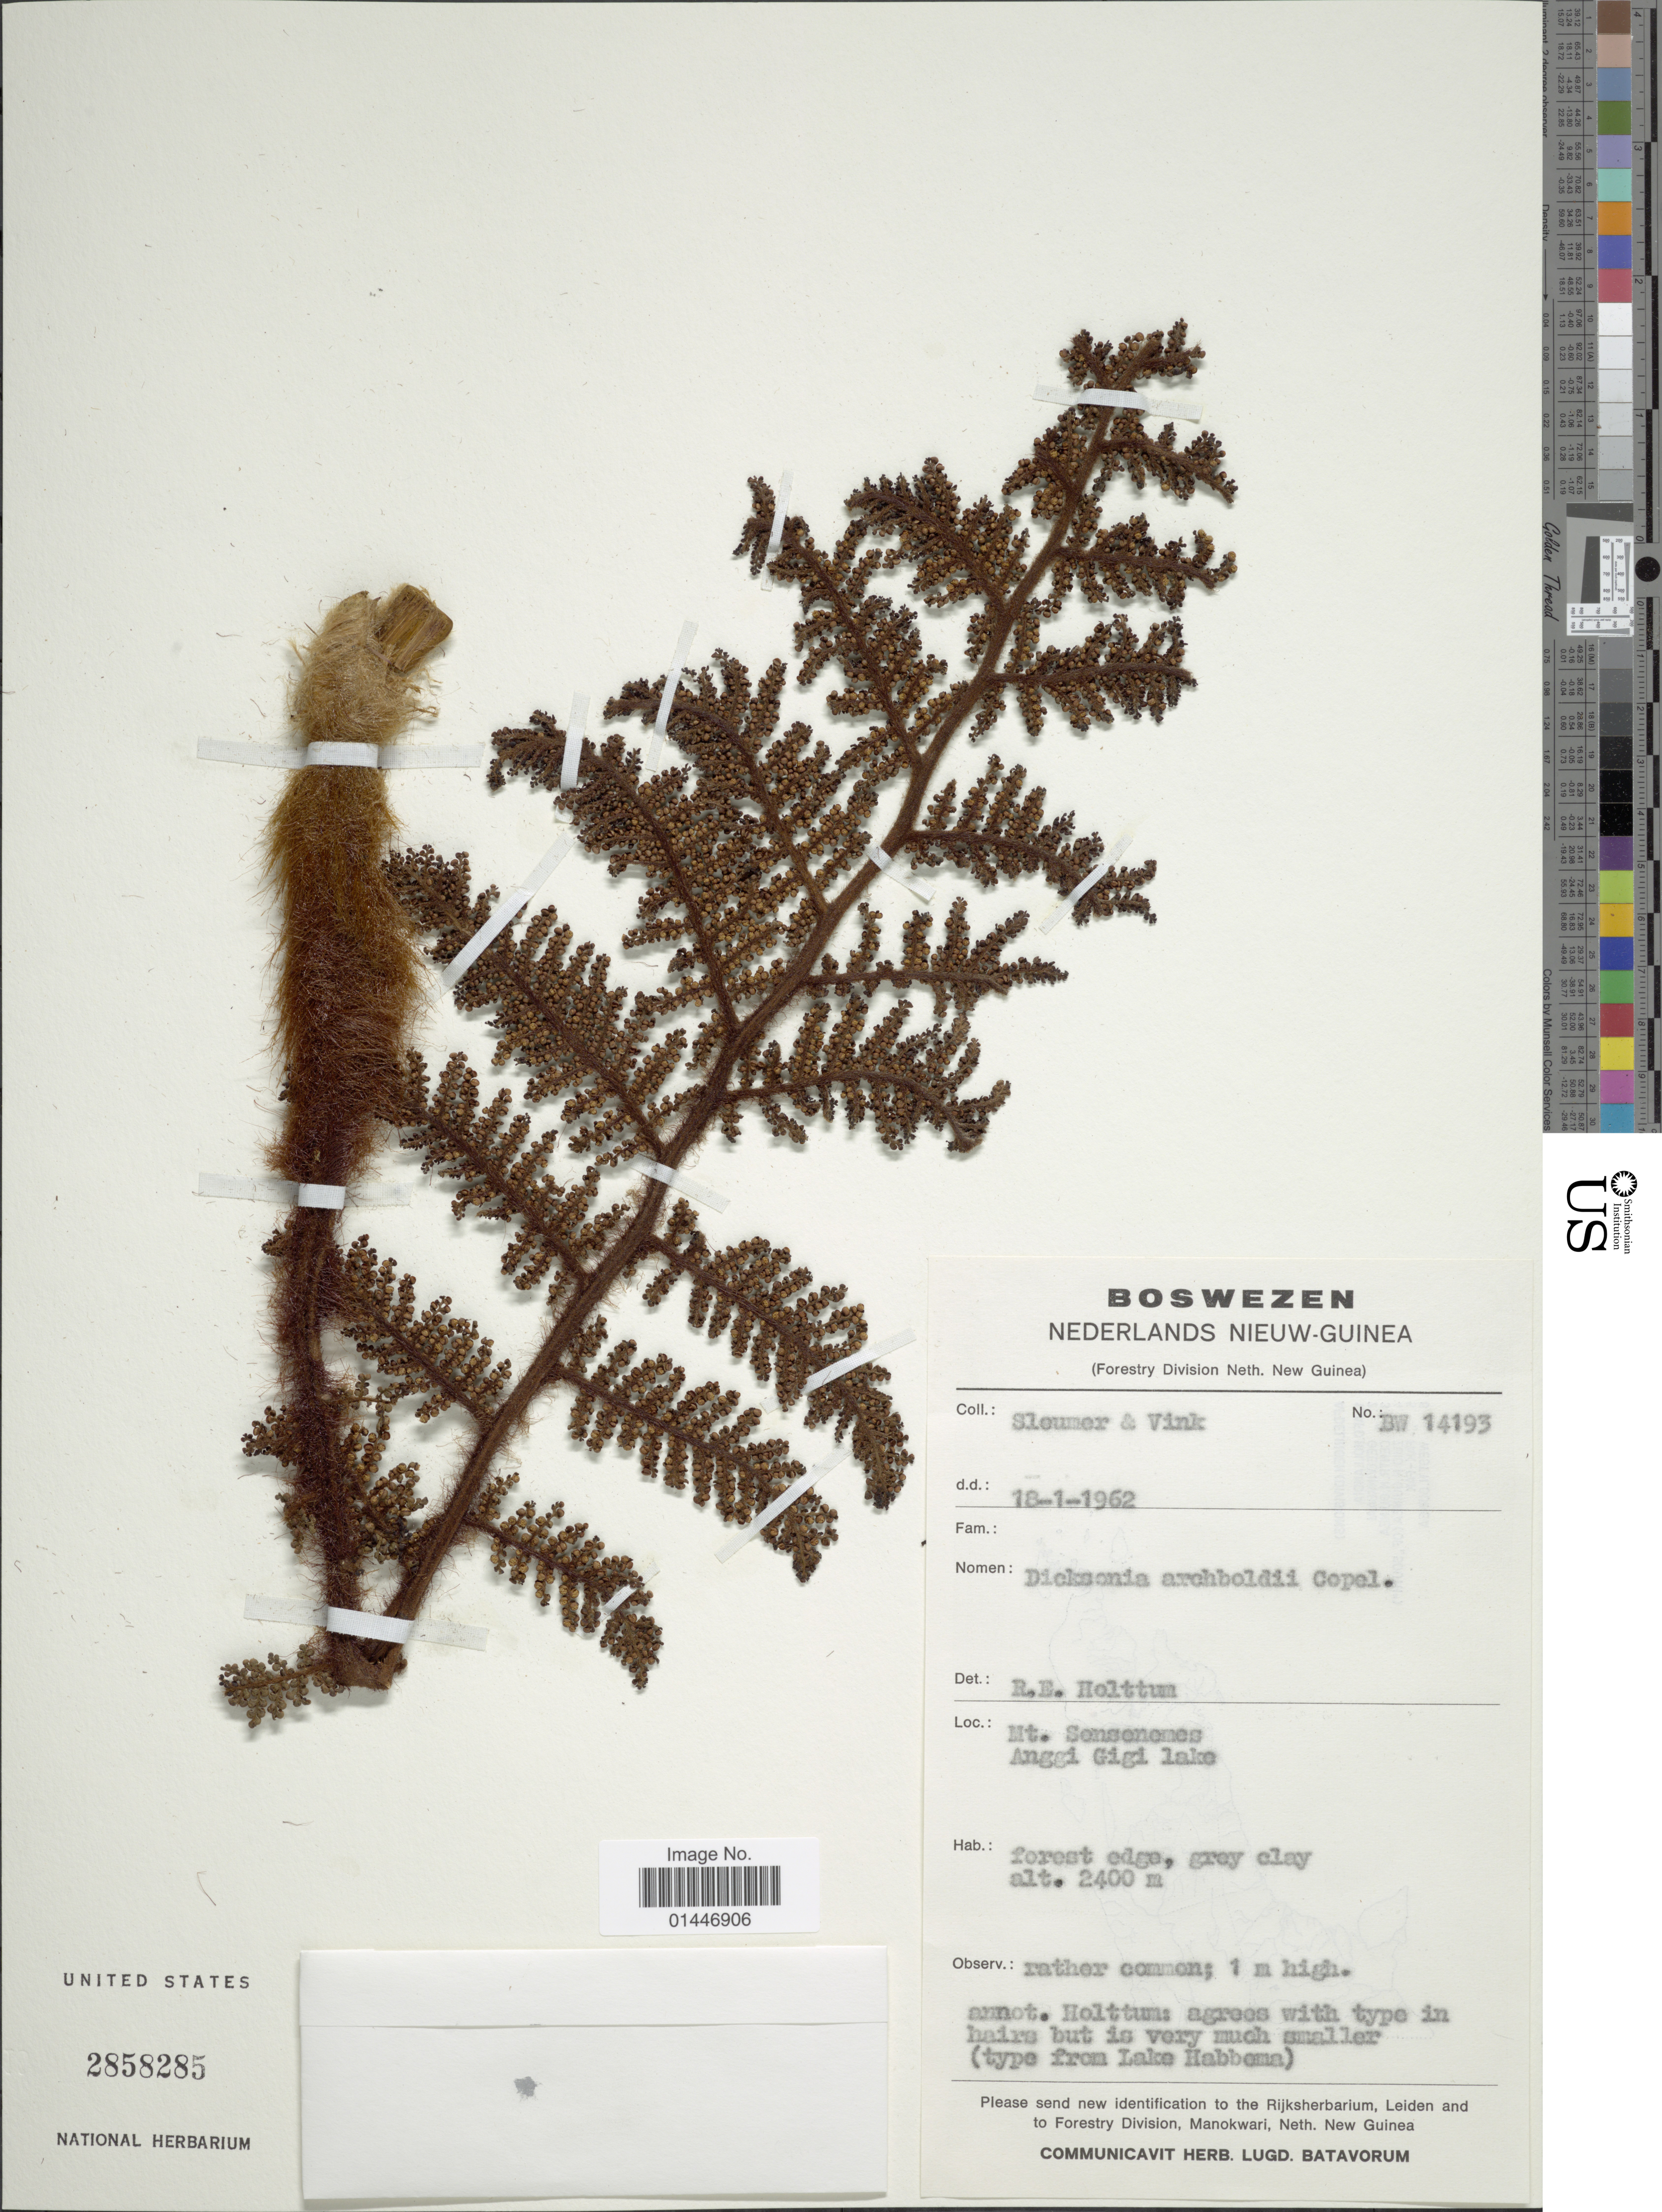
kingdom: Plantae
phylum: Tracheophyta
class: Polypodiopsida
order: Cyatheales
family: Dicksoniaceae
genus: Dicksonia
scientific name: Dicksonia archboldii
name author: Copel.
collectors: Sleumer & -. Vink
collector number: BW14193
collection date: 1962-01-18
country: Papua New Guinea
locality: Mt. Sensenemes, Anggi Gigi lake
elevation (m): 2400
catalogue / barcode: US 2858285